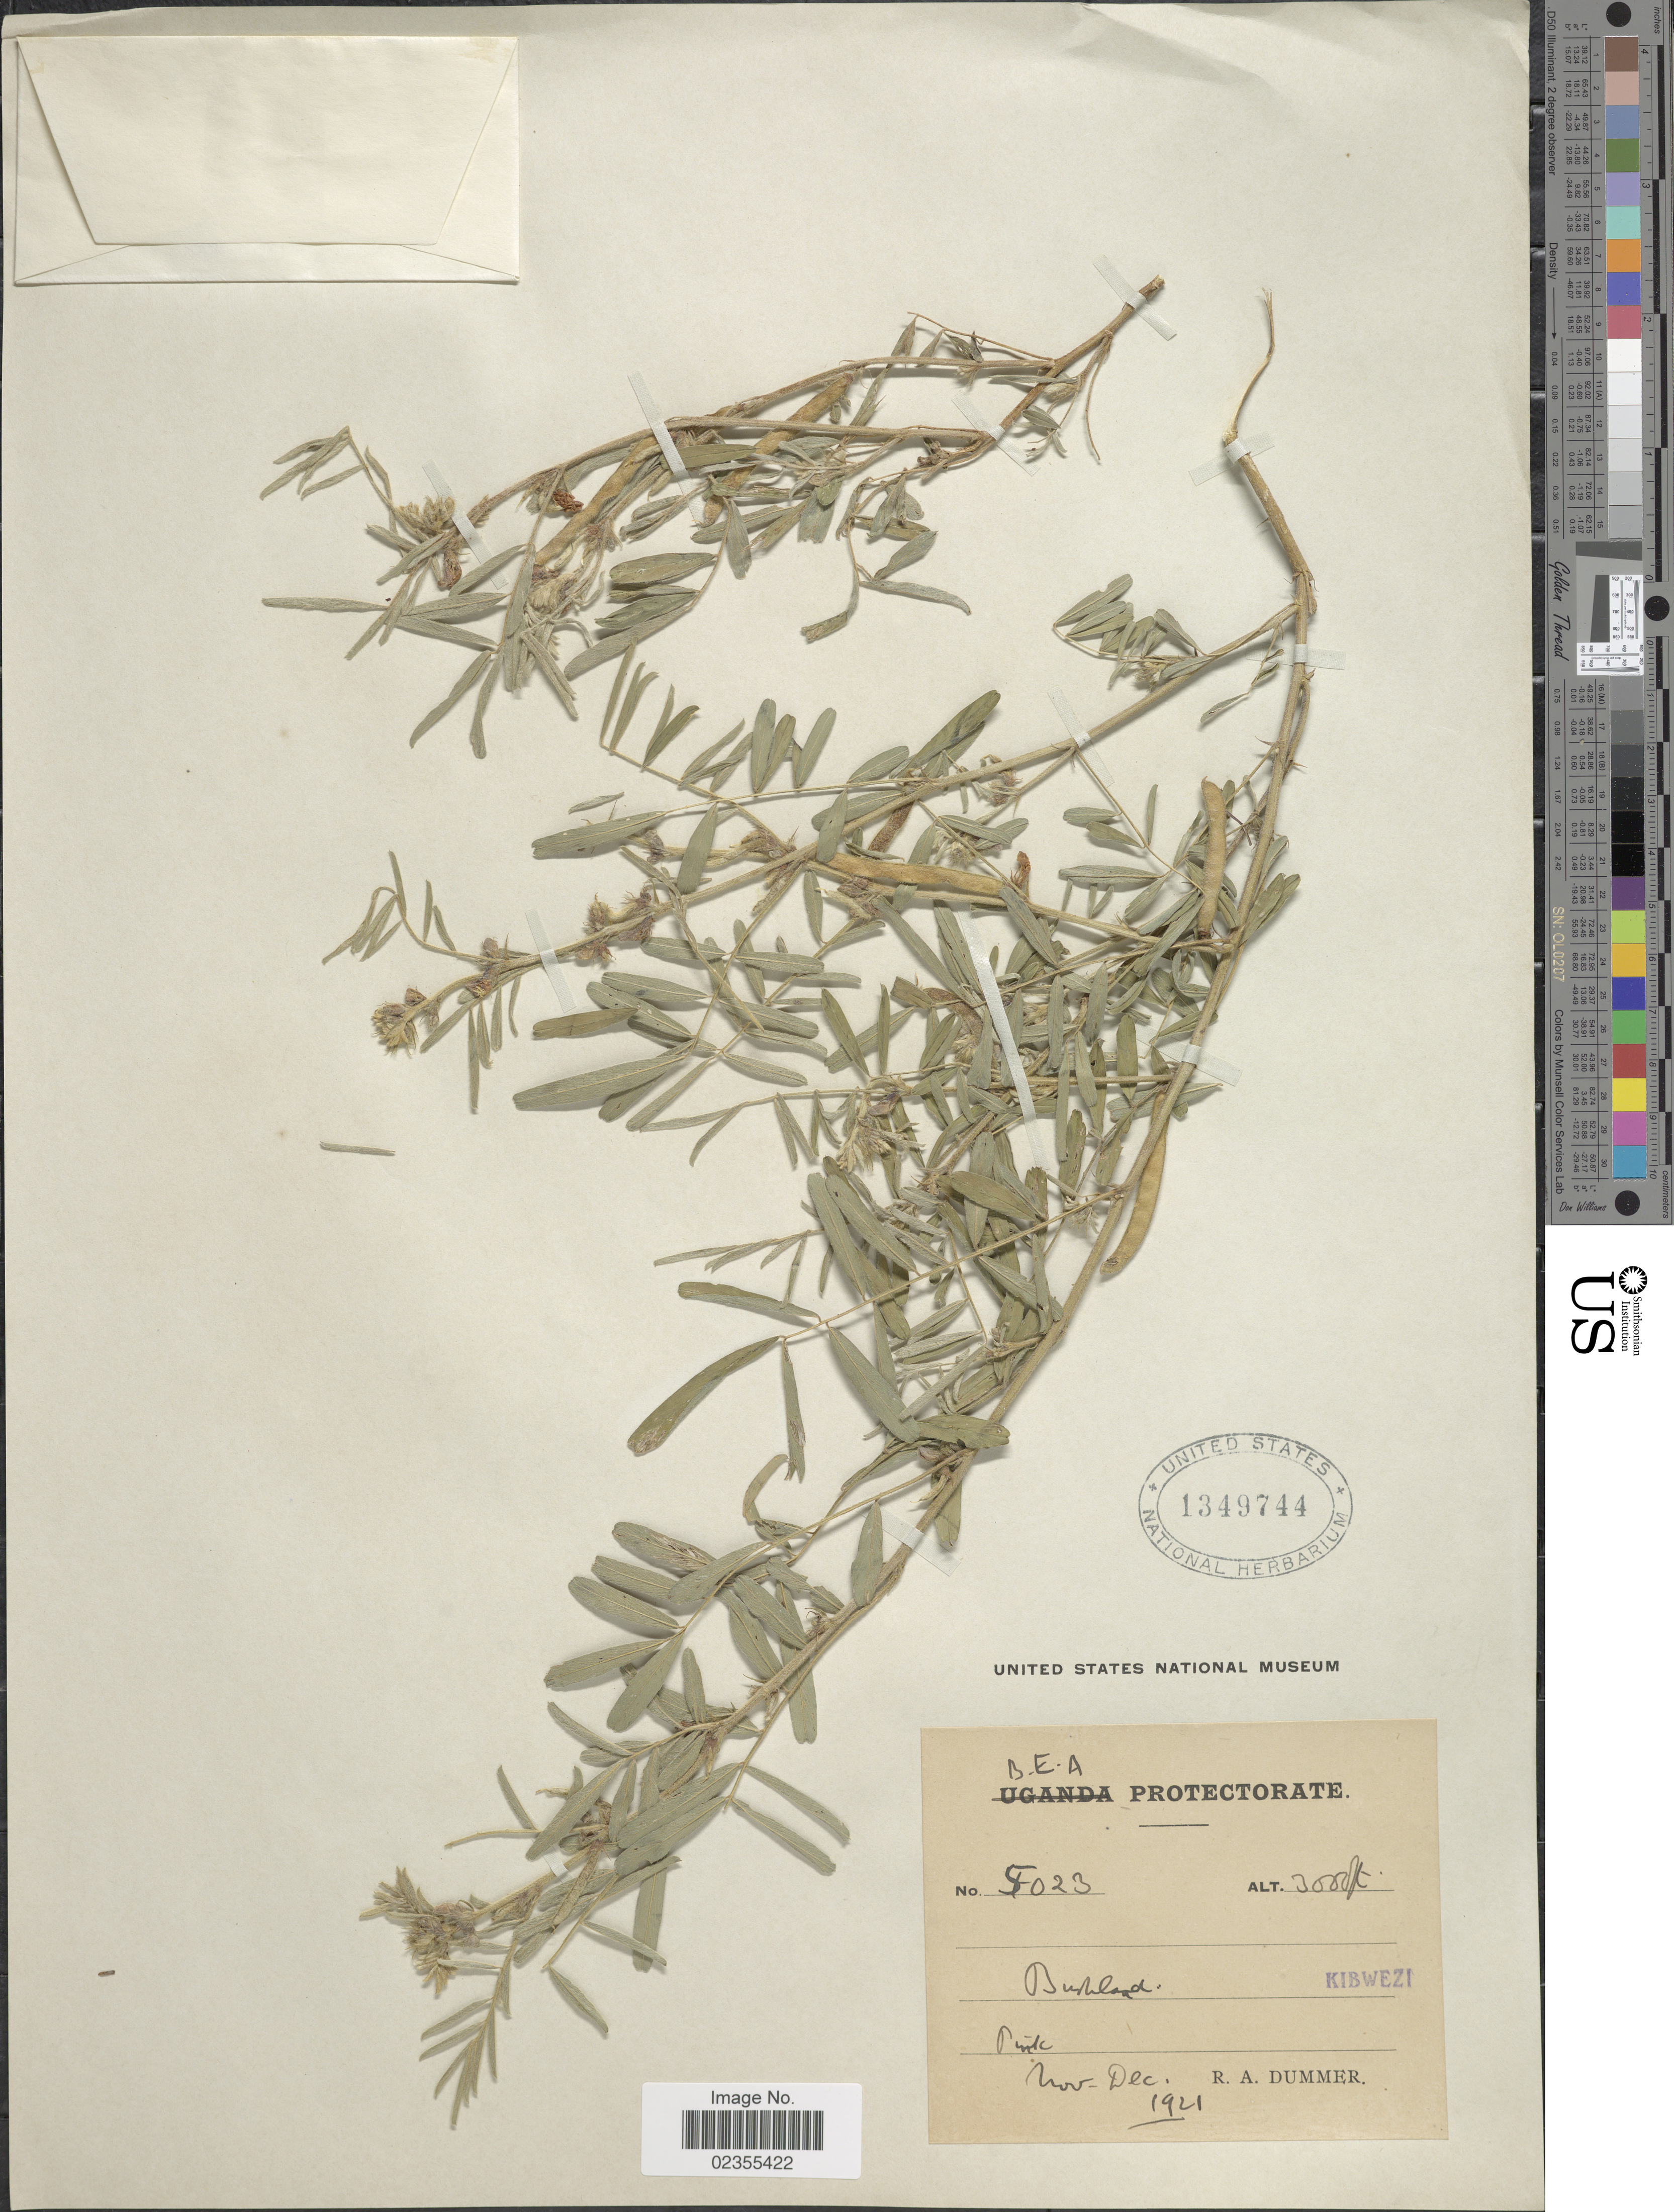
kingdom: Plantae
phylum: Tracheophyta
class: Magnoliopsida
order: Fabales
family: Fabaceae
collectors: R. Dümmer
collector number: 5023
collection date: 1921-11/1921-12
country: Kenya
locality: B.E.A. Protectorate, Bushland, Kibwezi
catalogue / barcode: US 1349744